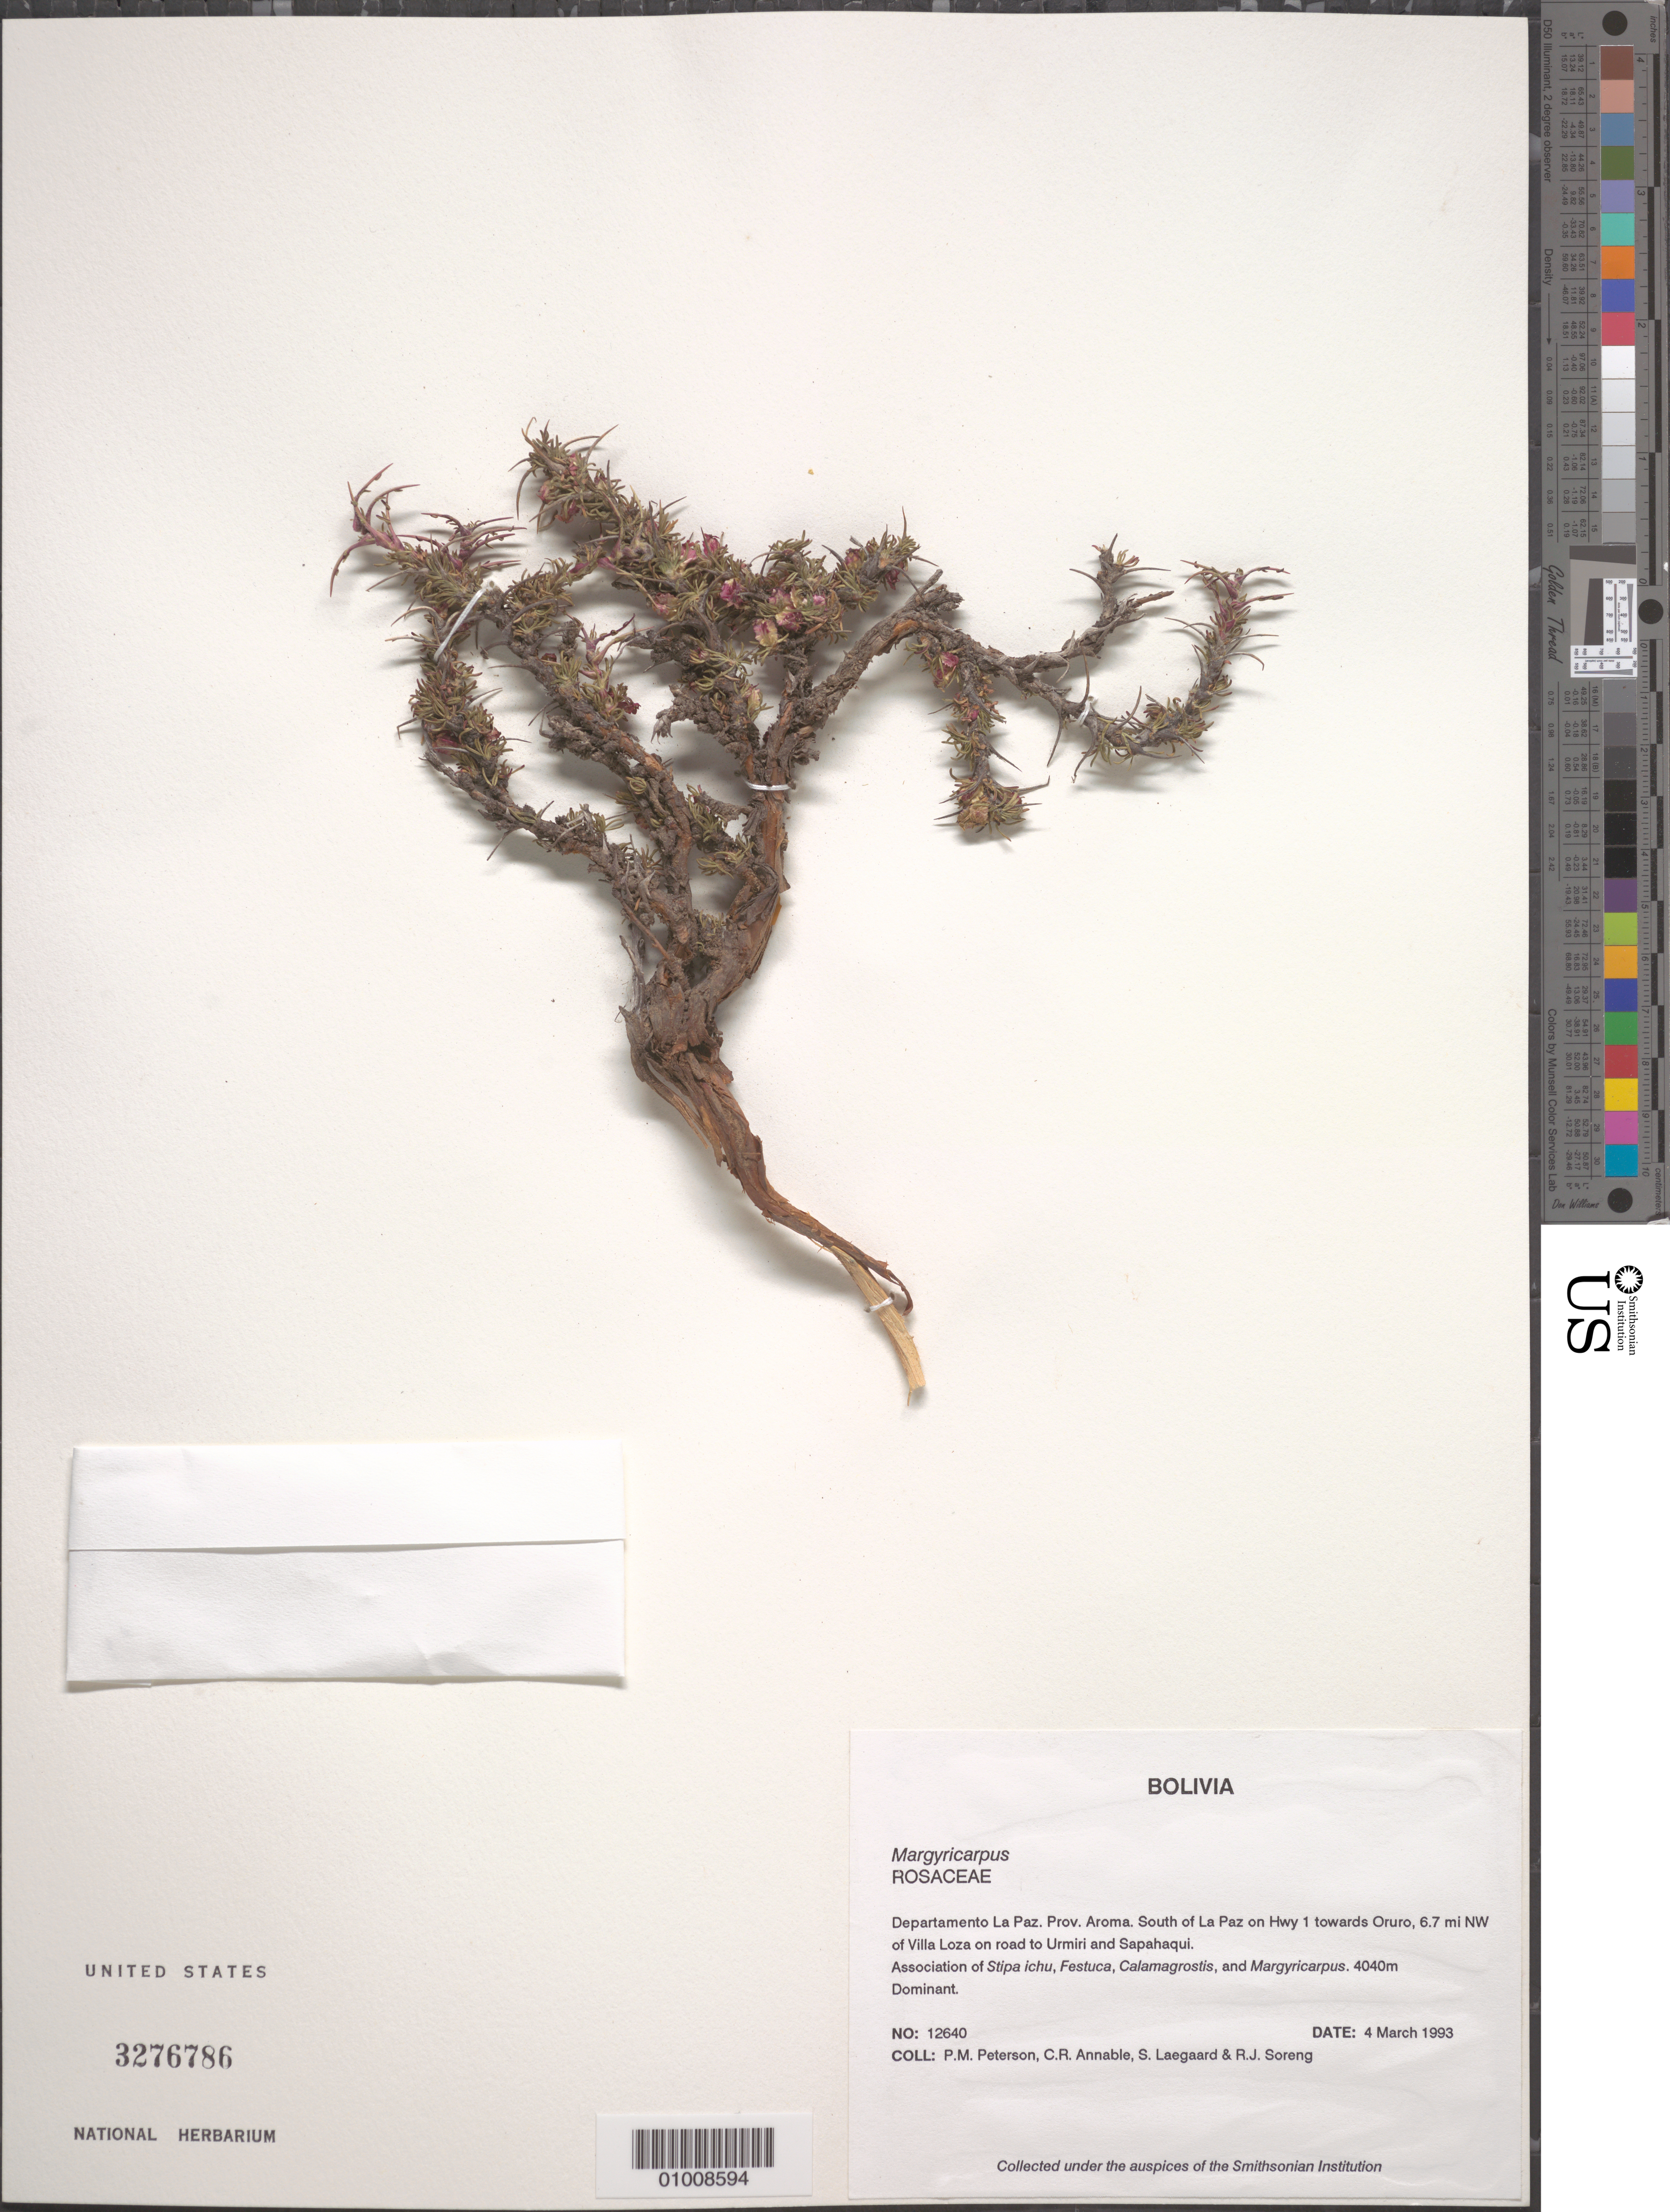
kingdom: Plantae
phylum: Tracheophyta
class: Magnoliopsida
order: Rosales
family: Rosaceae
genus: Margyricarpus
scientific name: Margyricarpus sp.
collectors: P. M. Peterson, C. R. Annable, S. Lægaard & R. J. Soreng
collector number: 12640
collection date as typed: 04 Mar 1993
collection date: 1993-03-04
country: Bolivia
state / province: La Paz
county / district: Aroma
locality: South of La Paz on Hwy 1 towards Oruro, 6.7 mi NW of Villa Loza on road to Urmiri and Sapahaqui.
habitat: Association of Stipa ichu, Festuca, Calamagrostis, and Margyricarpus.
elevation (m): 4040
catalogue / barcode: US 3276786